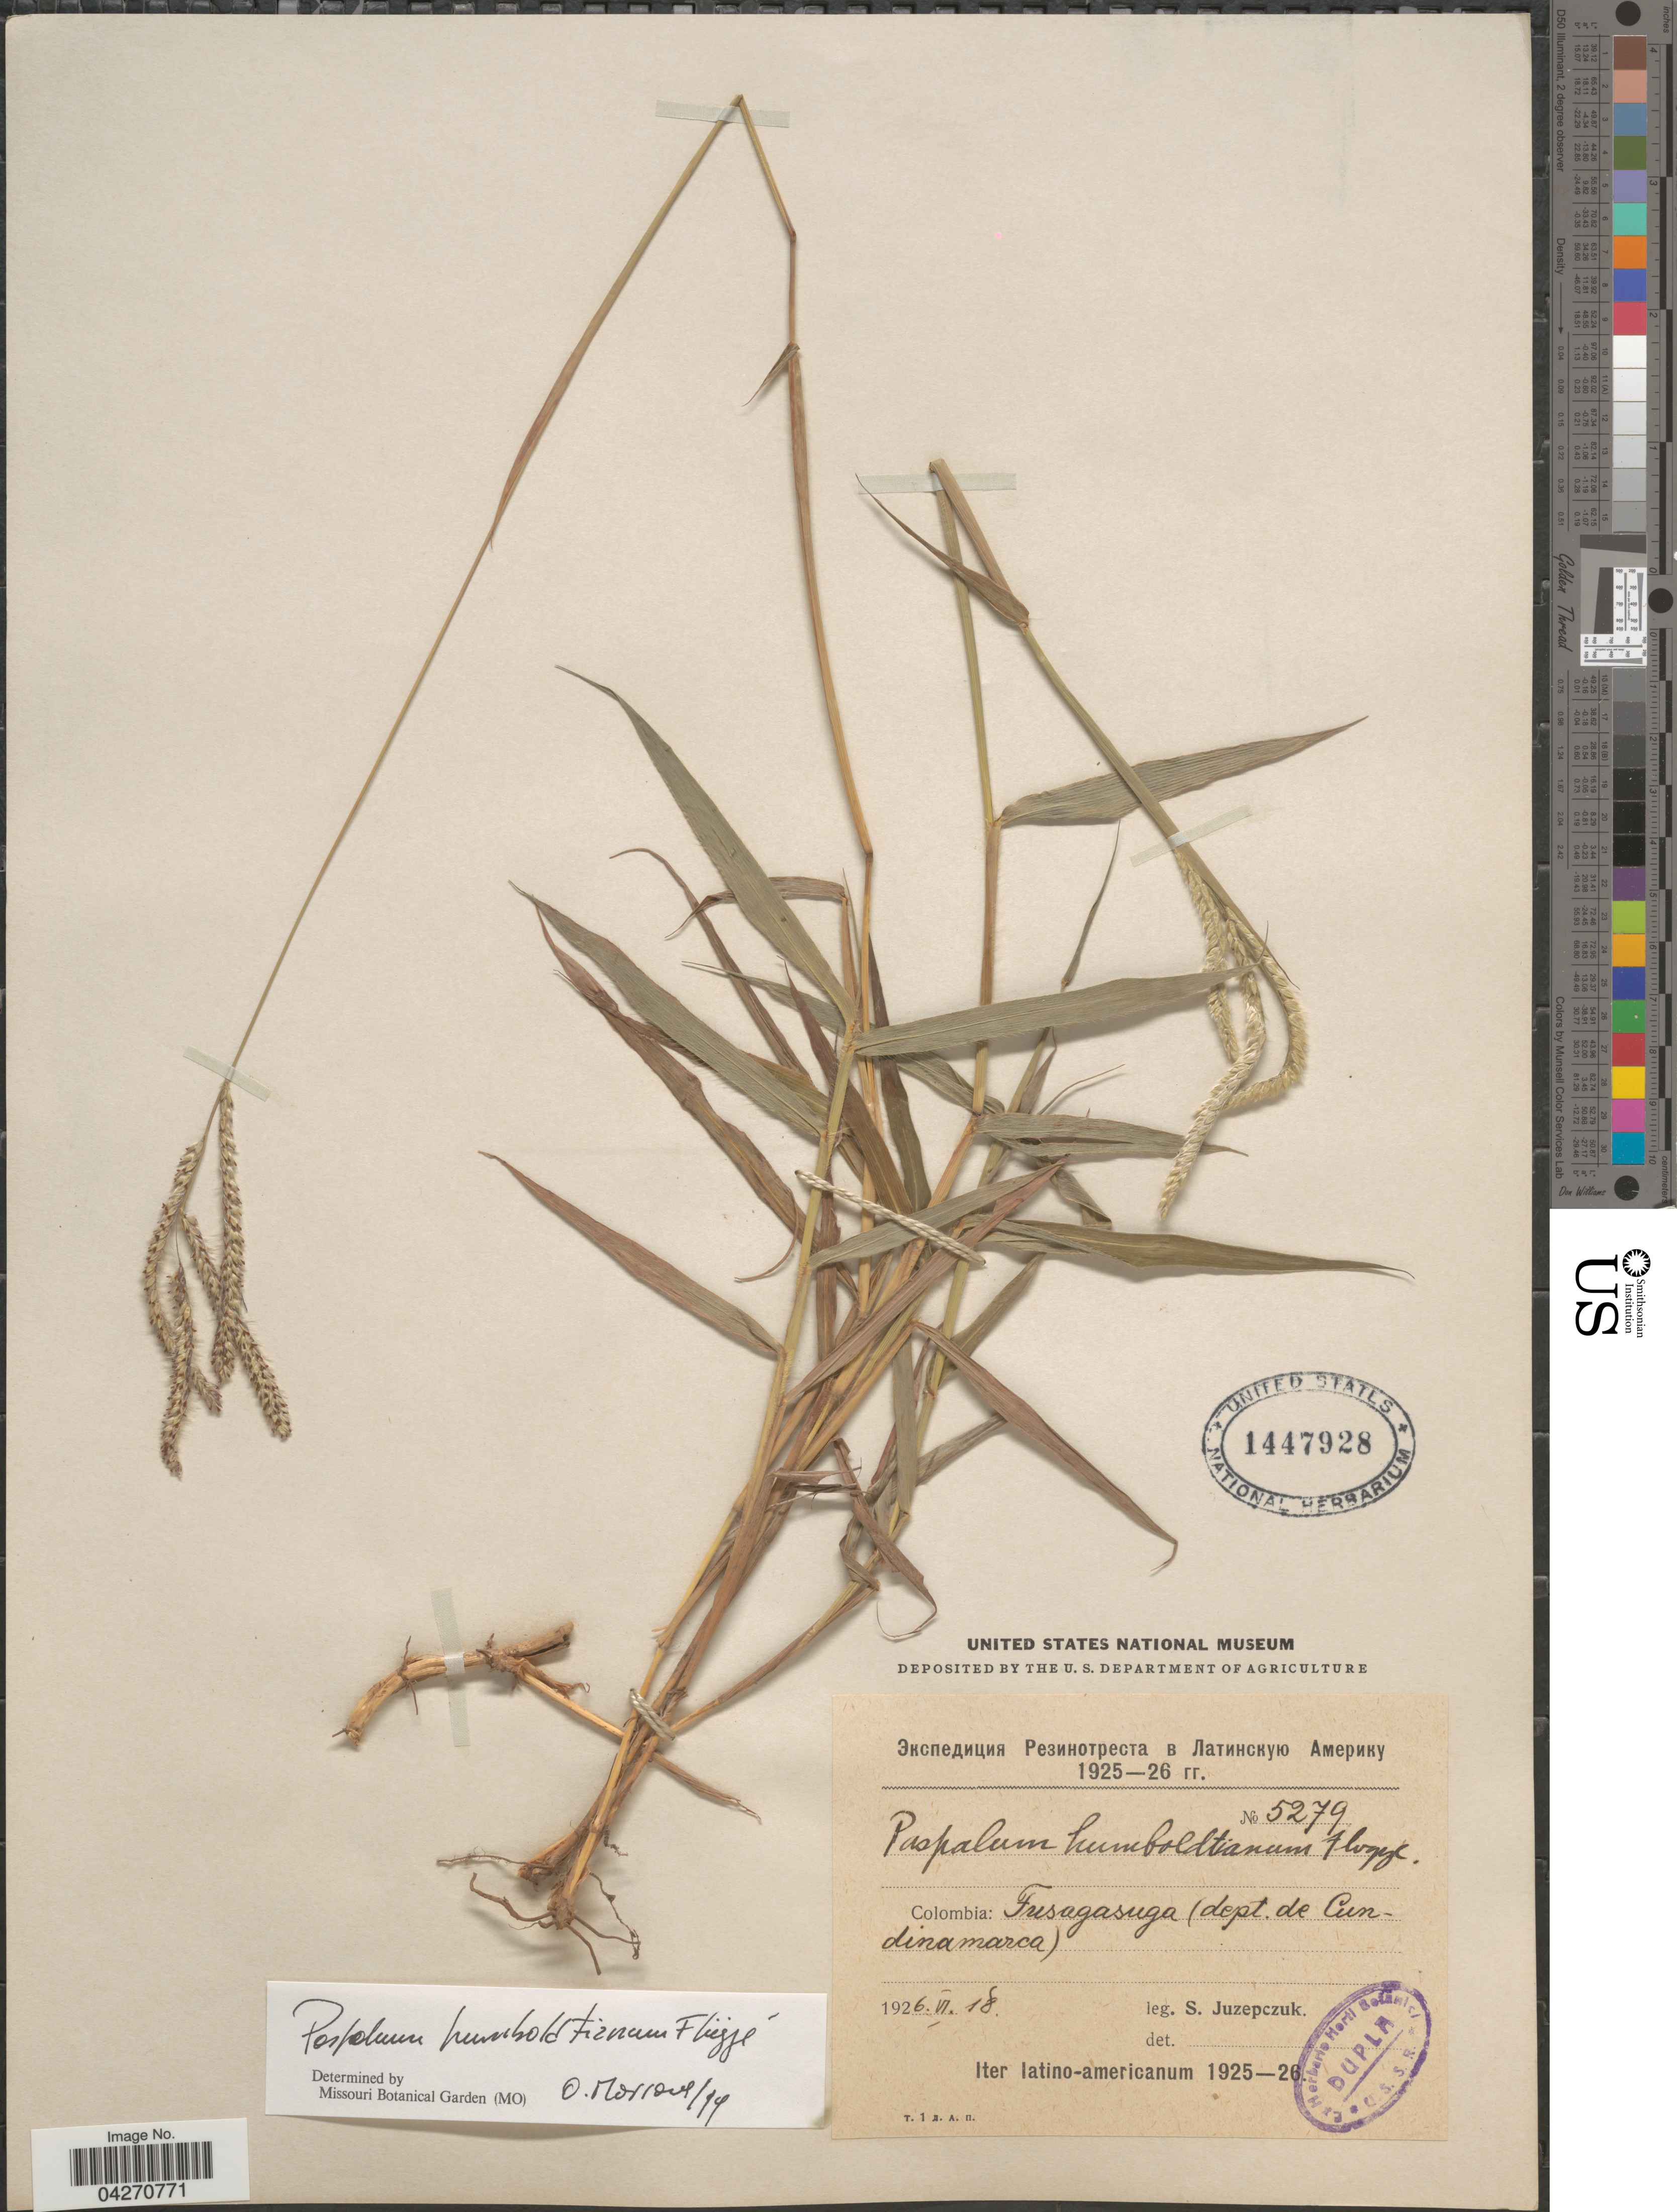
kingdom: Plantae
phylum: Tracheophyta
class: Liliopsida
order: Poales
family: Poaceae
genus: Paspalum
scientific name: Paspalum humboldtianum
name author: Flüggé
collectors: S. V. Juzepczuk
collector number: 5279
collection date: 1926-06-18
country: Colombia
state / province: Cundinamarca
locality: Fusagasuga (dept. de Cundinamarca).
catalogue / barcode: US 1447928